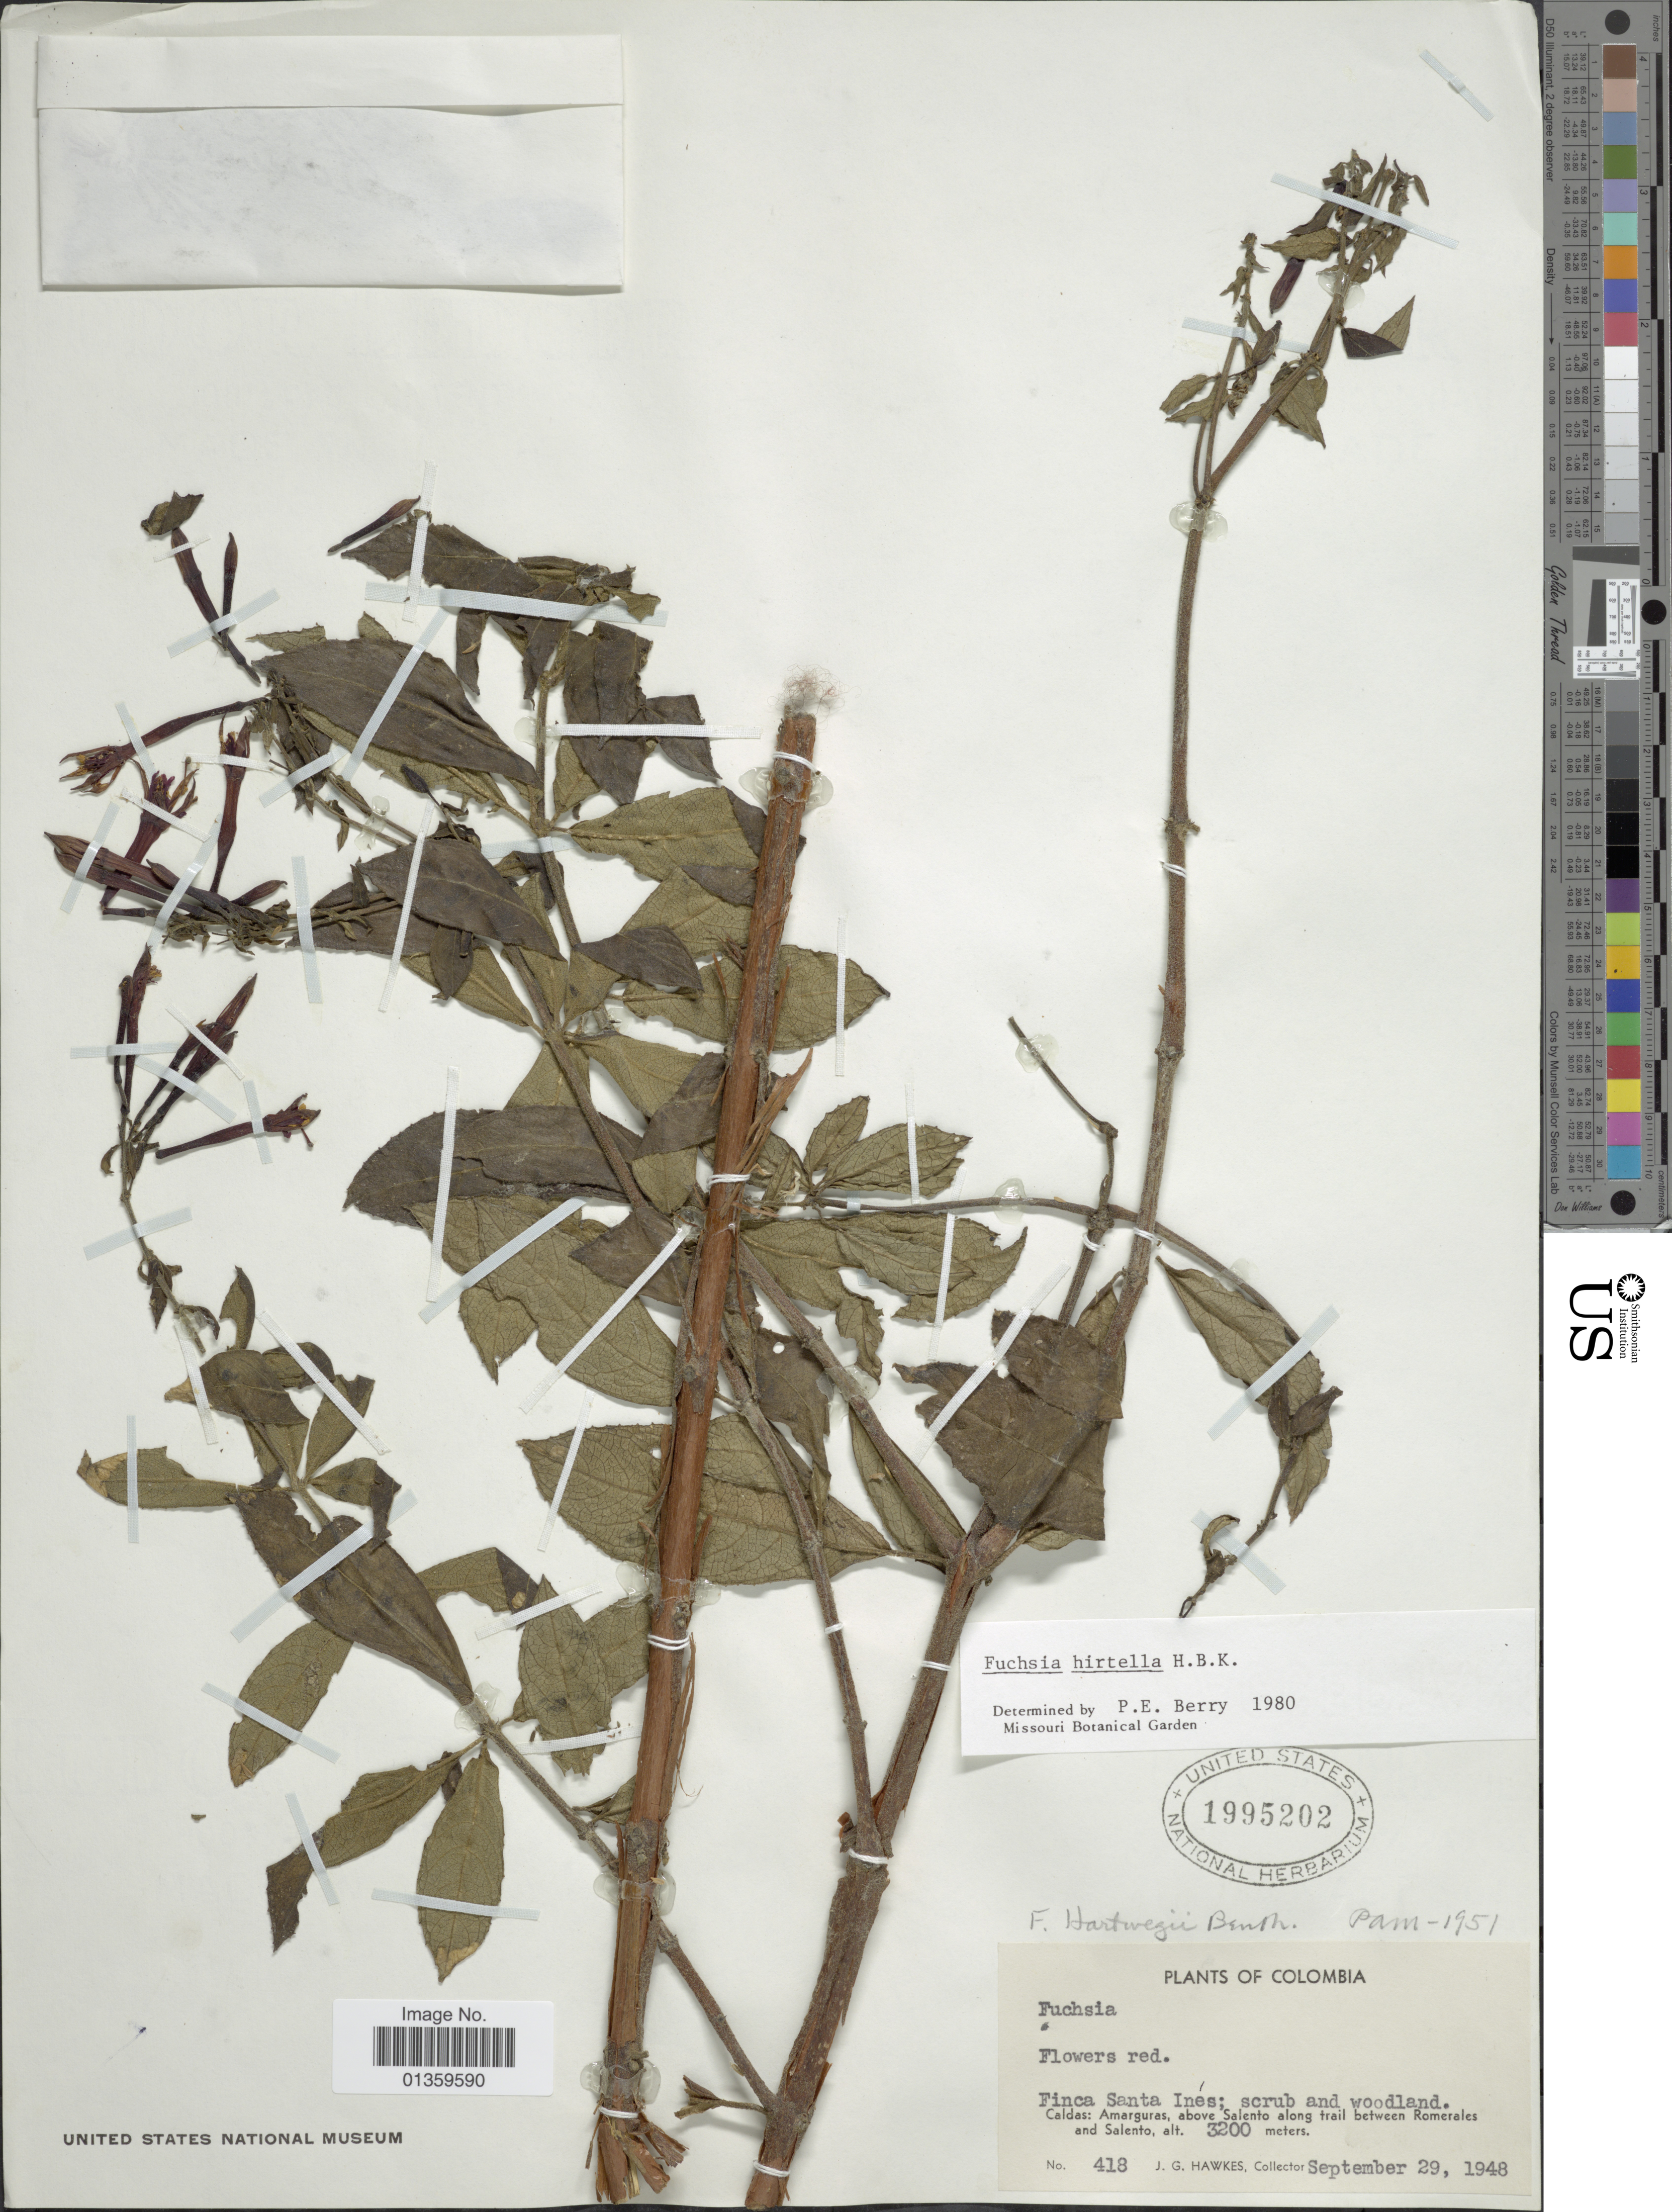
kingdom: Plantae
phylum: Tracheophyta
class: Magnoliopsida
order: Myrtales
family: Onagraceae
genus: Fuchsia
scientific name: Fuchsia hirtella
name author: Kunth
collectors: J. Hawkes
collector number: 418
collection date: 1948-09-29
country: Colombia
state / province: Caldas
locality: Finca Santa Inés, Amarguras, above Salento along trail between Romerales and Salento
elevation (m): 3200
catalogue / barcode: US 1995202